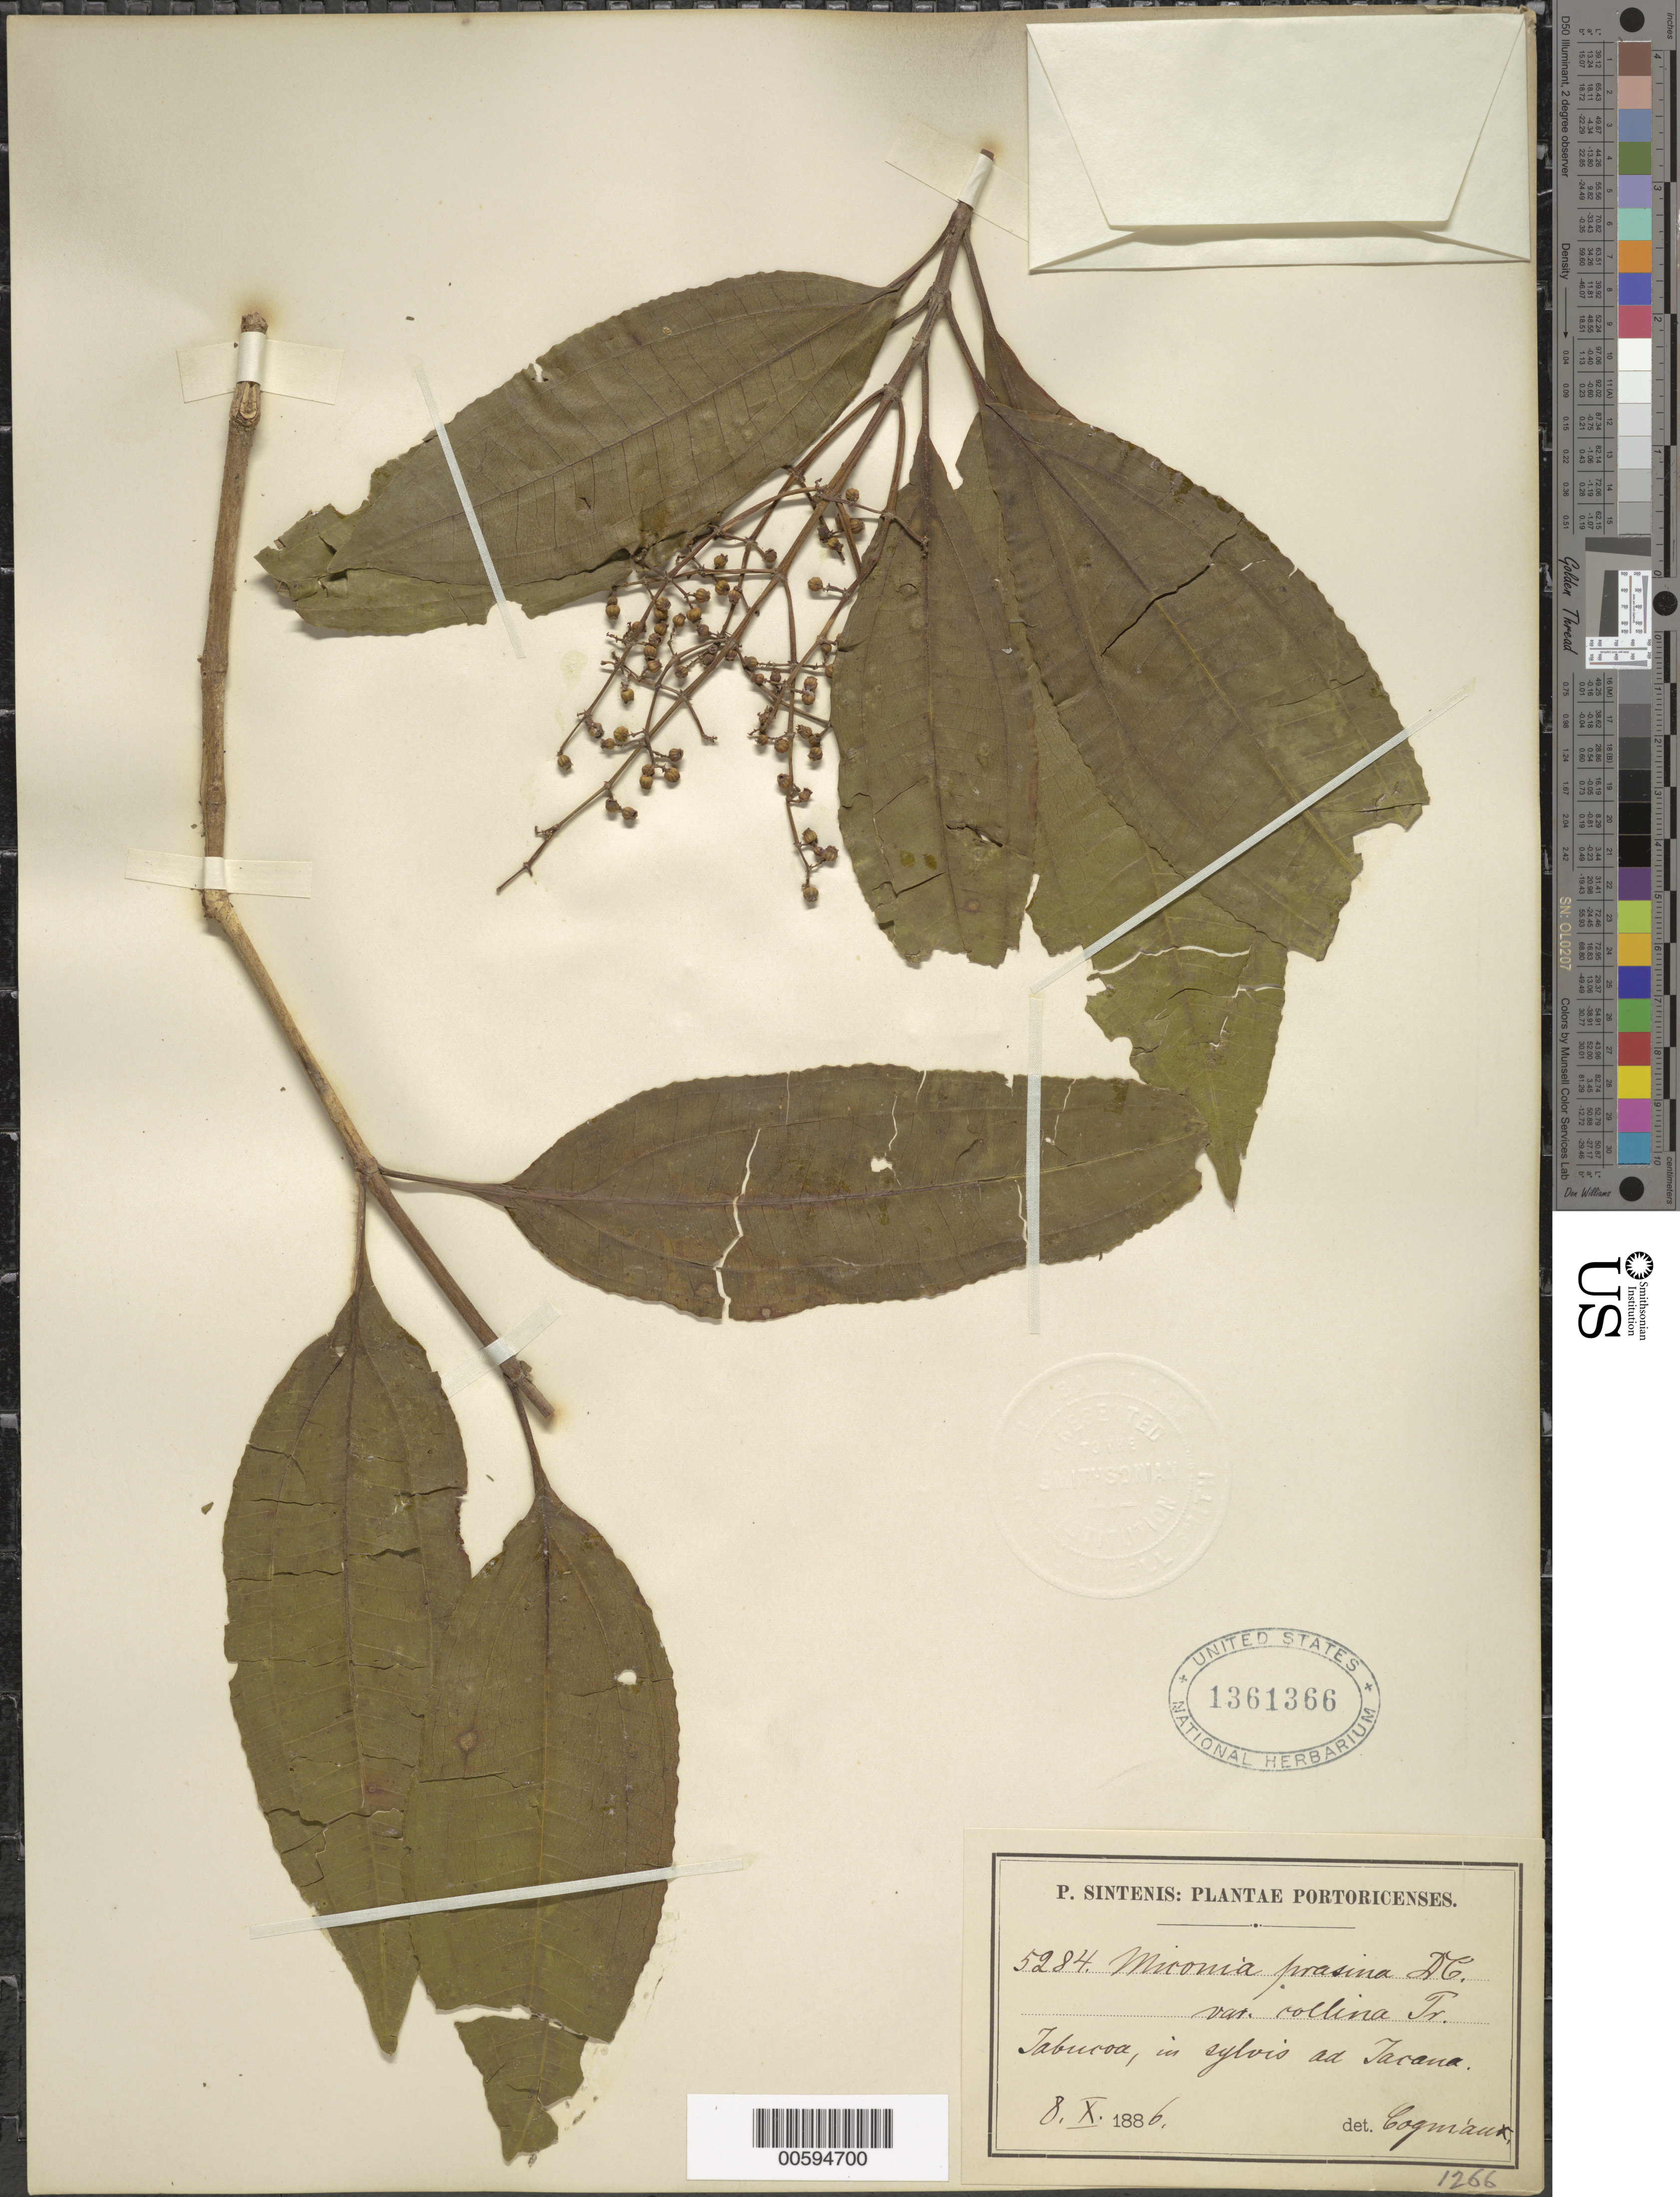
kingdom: Plantae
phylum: Tracheophyta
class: Magnoliopsida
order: Myrtales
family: Melastomataceae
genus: Miconia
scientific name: Miconia prasina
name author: (Sw.) DC.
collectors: P. Sintenis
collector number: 5284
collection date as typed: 08 Oct 1886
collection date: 1886-10-08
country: Puerto Rico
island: Greater Antilles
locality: Yabucoa, in sylvis ad Tacana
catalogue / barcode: US 1361366